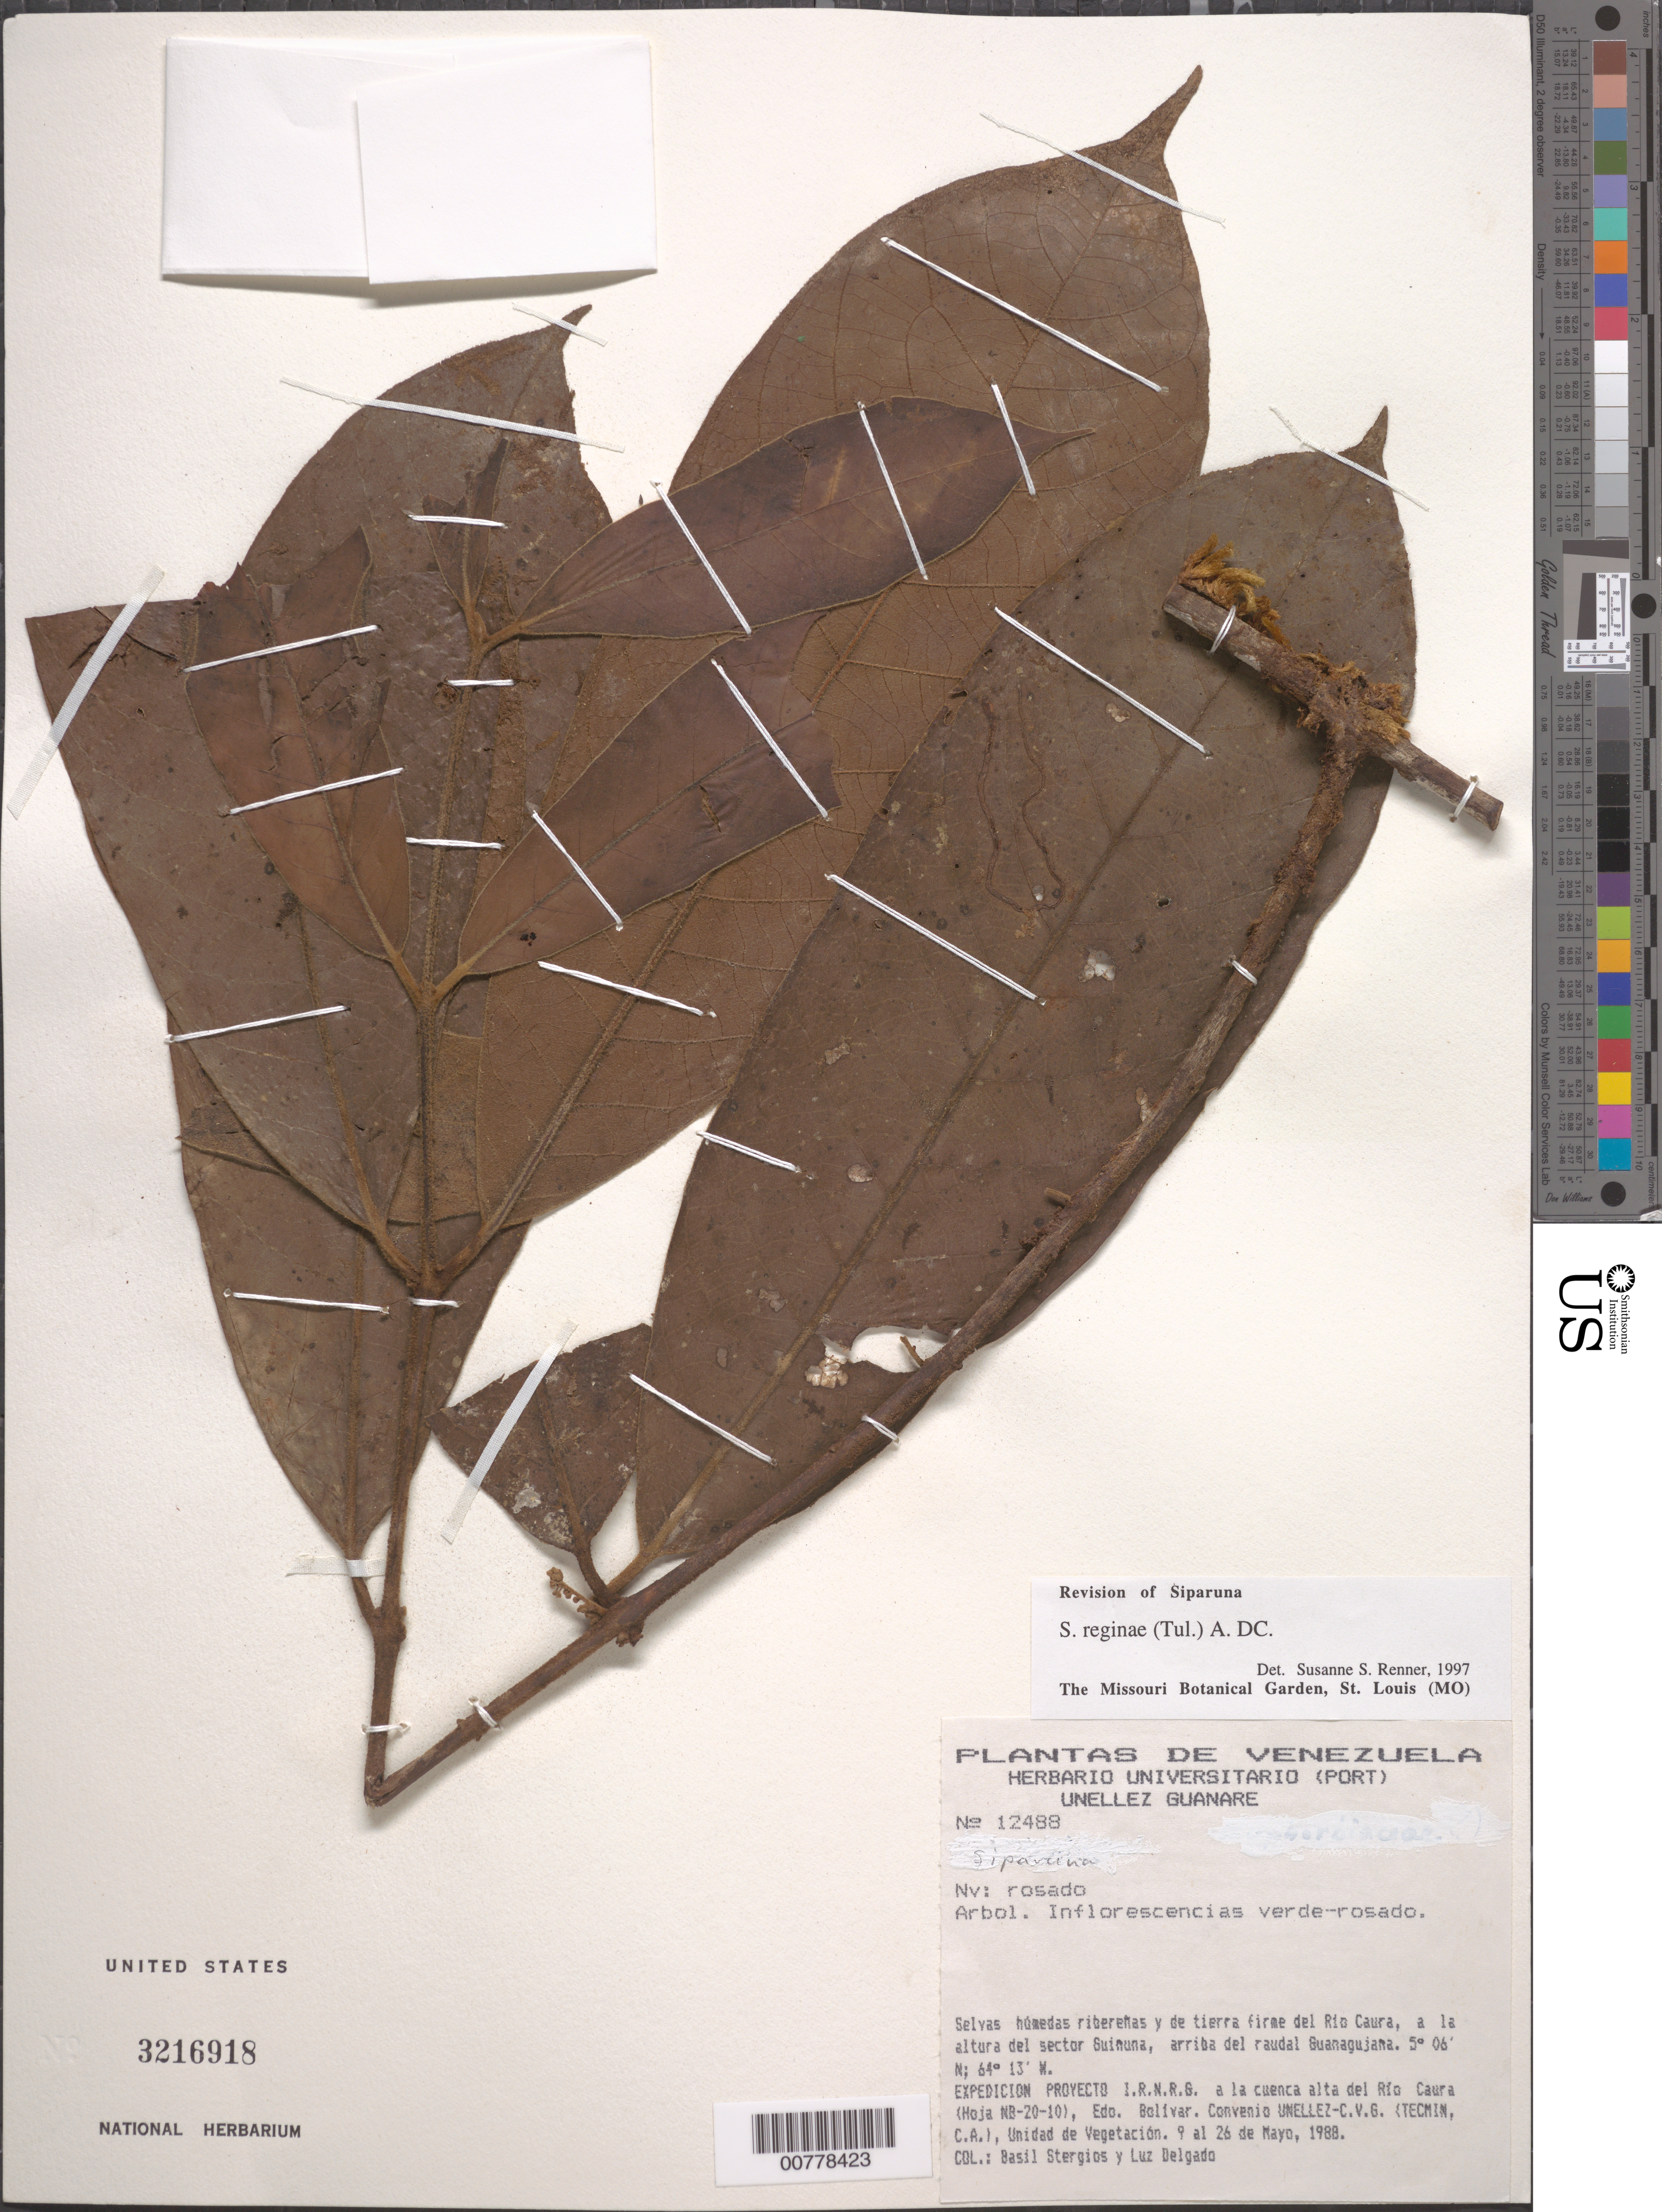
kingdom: Plantae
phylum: Tracheophyta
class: Magnoliopsida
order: Laurales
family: Siparunaceae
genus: Siparuna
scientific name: Siparuna reginae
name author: (Tul.) A. DC.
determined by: Renner, S. S.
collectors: B. G. Stergios & L. Delgado V.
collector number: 12488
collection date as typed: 9-May-88 to 26-May-88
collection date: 1988-05-09/1988-05-26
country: Venezuela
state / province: Bolívar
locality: Río Caura, al altura del sector Guiñuna, arriba del raudal Guanagujaña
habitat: Selvas húmedas ribeneras y de terra firme del río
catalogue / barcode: US 3216918